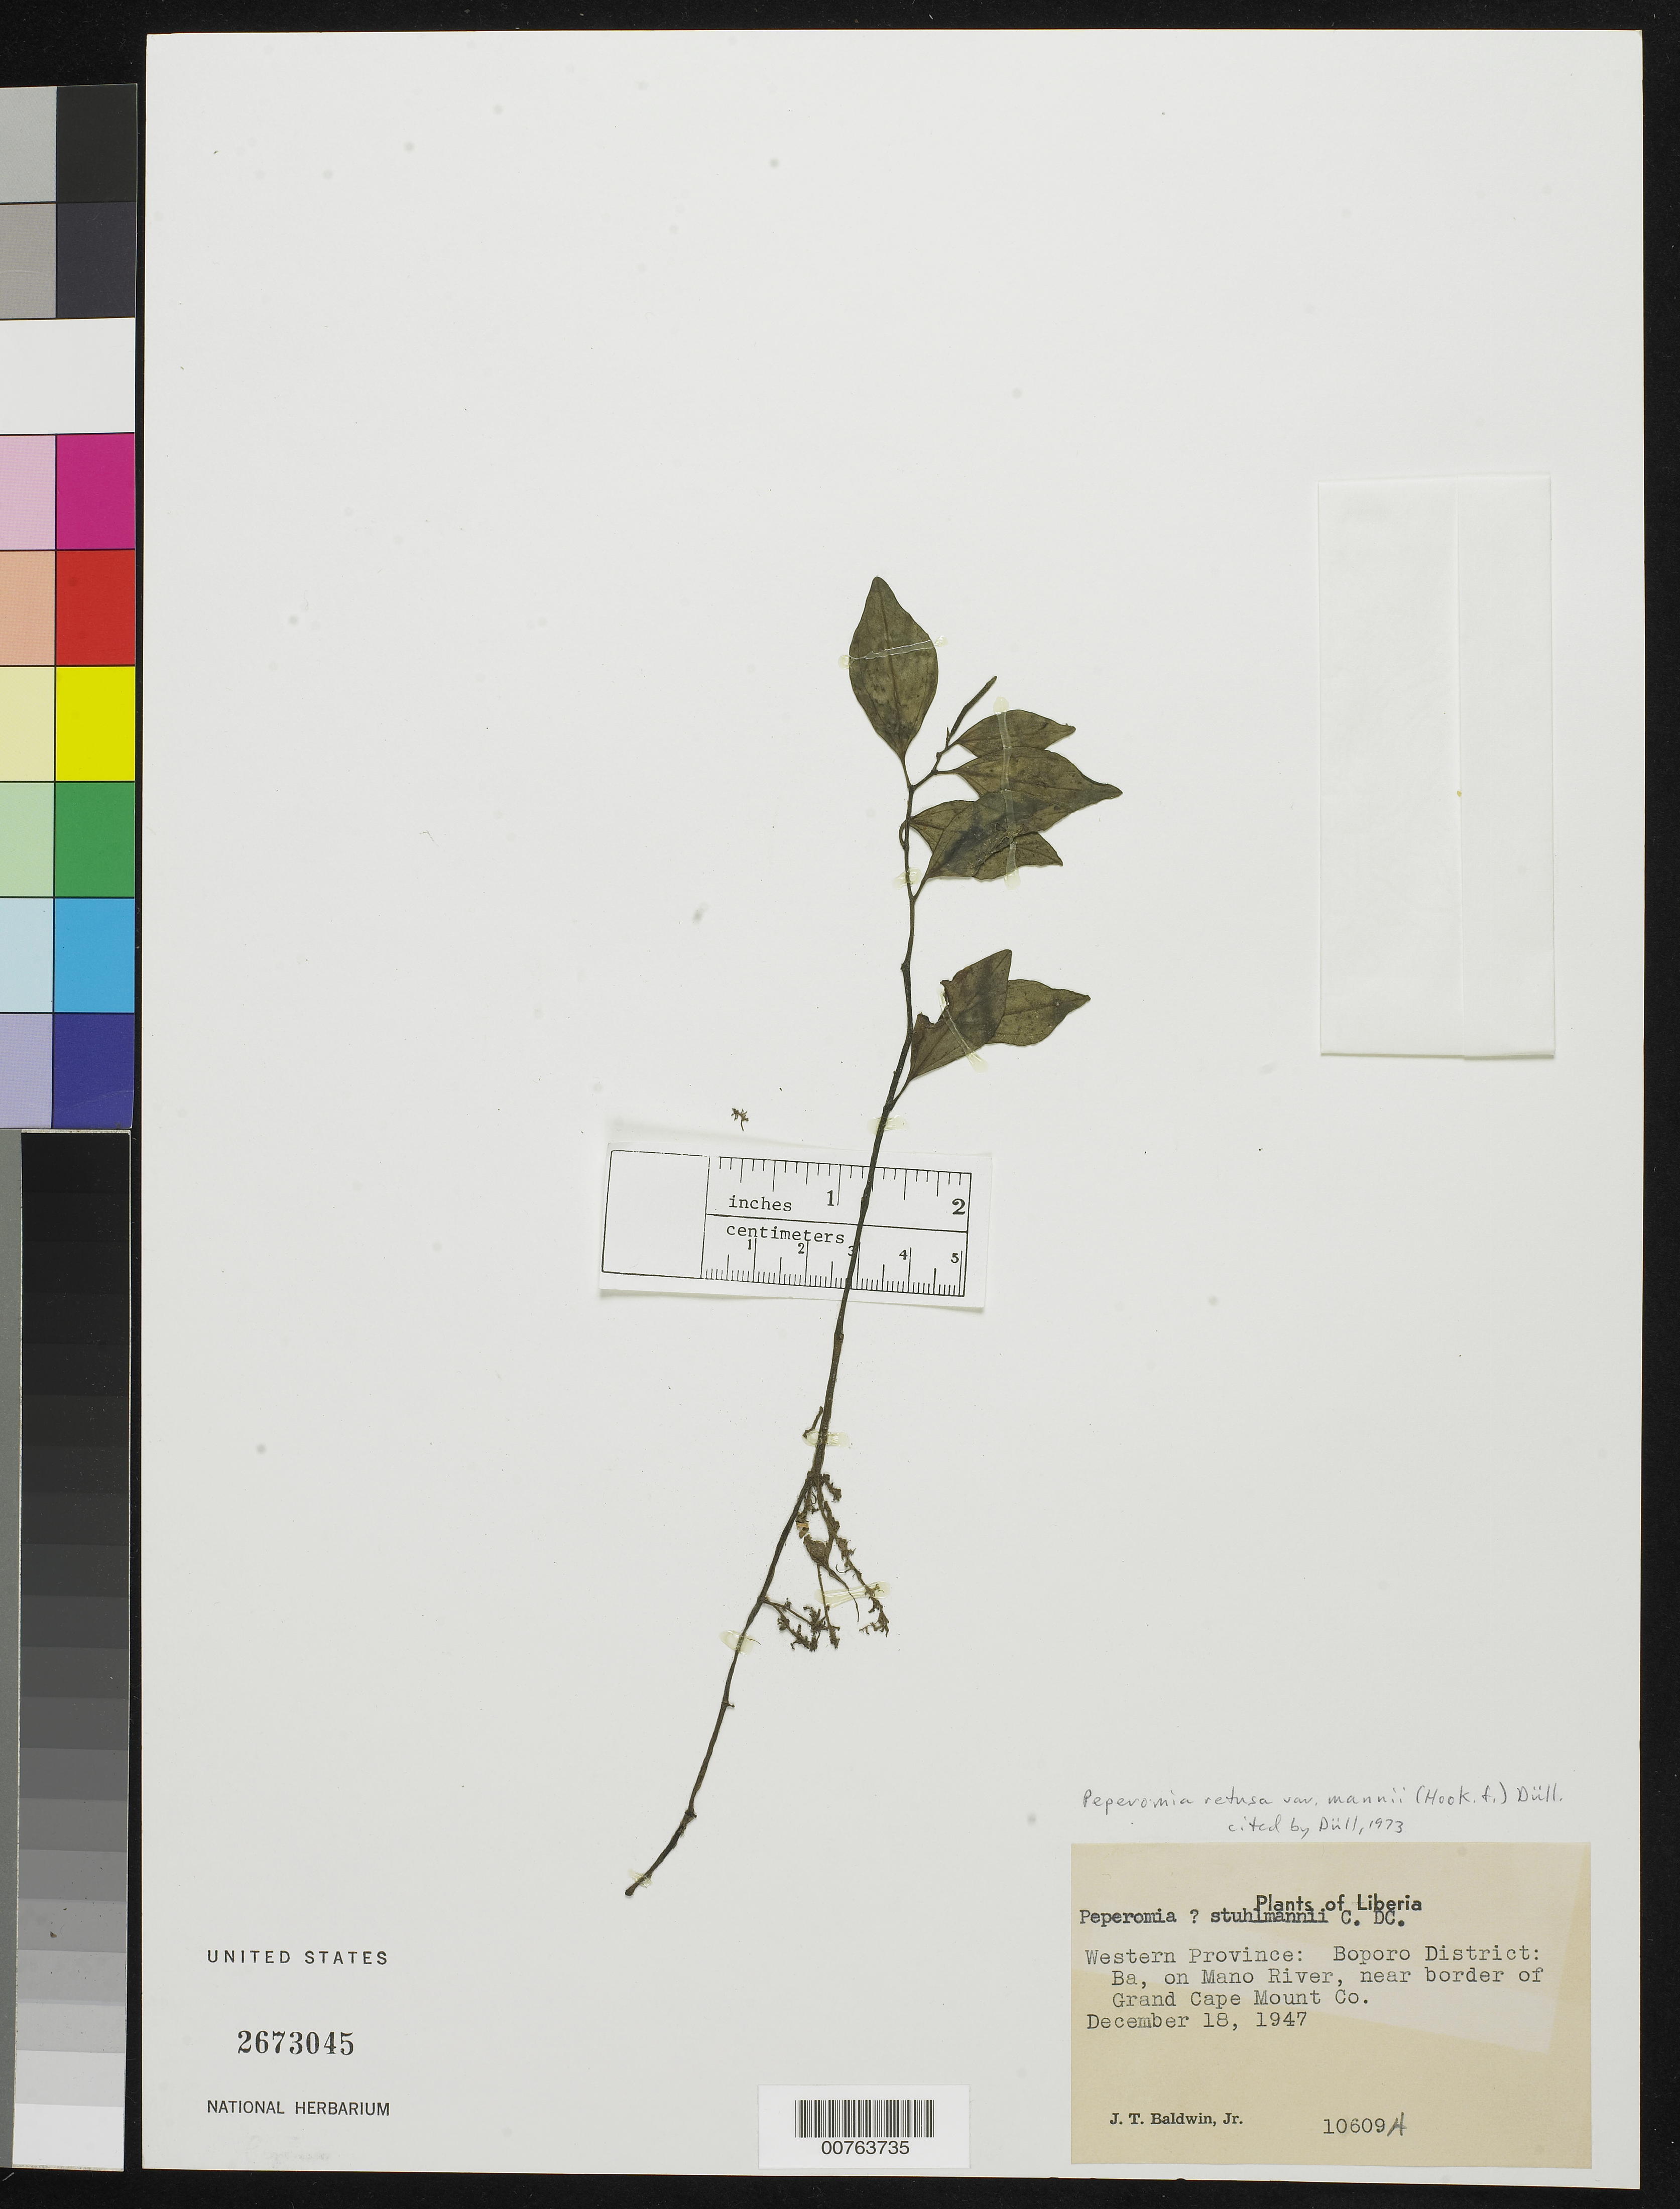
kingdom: Plantae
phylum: Tracheophyta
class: Magnoliopsida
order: Piperales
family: Piperaceae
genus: Peperomia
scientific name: Peperomia retusa var. mannii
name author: (L. f.) A. Dietr.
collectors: J. T. Baldwin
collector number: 10609A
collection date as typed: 18 Dec 1947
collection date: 1947-12-18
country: Liberia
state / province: Gbarpolu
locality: Western Province: Boporo District, Ba, on Mano River, near border of Grand Cape Mount Co.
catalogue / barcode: US 2673045